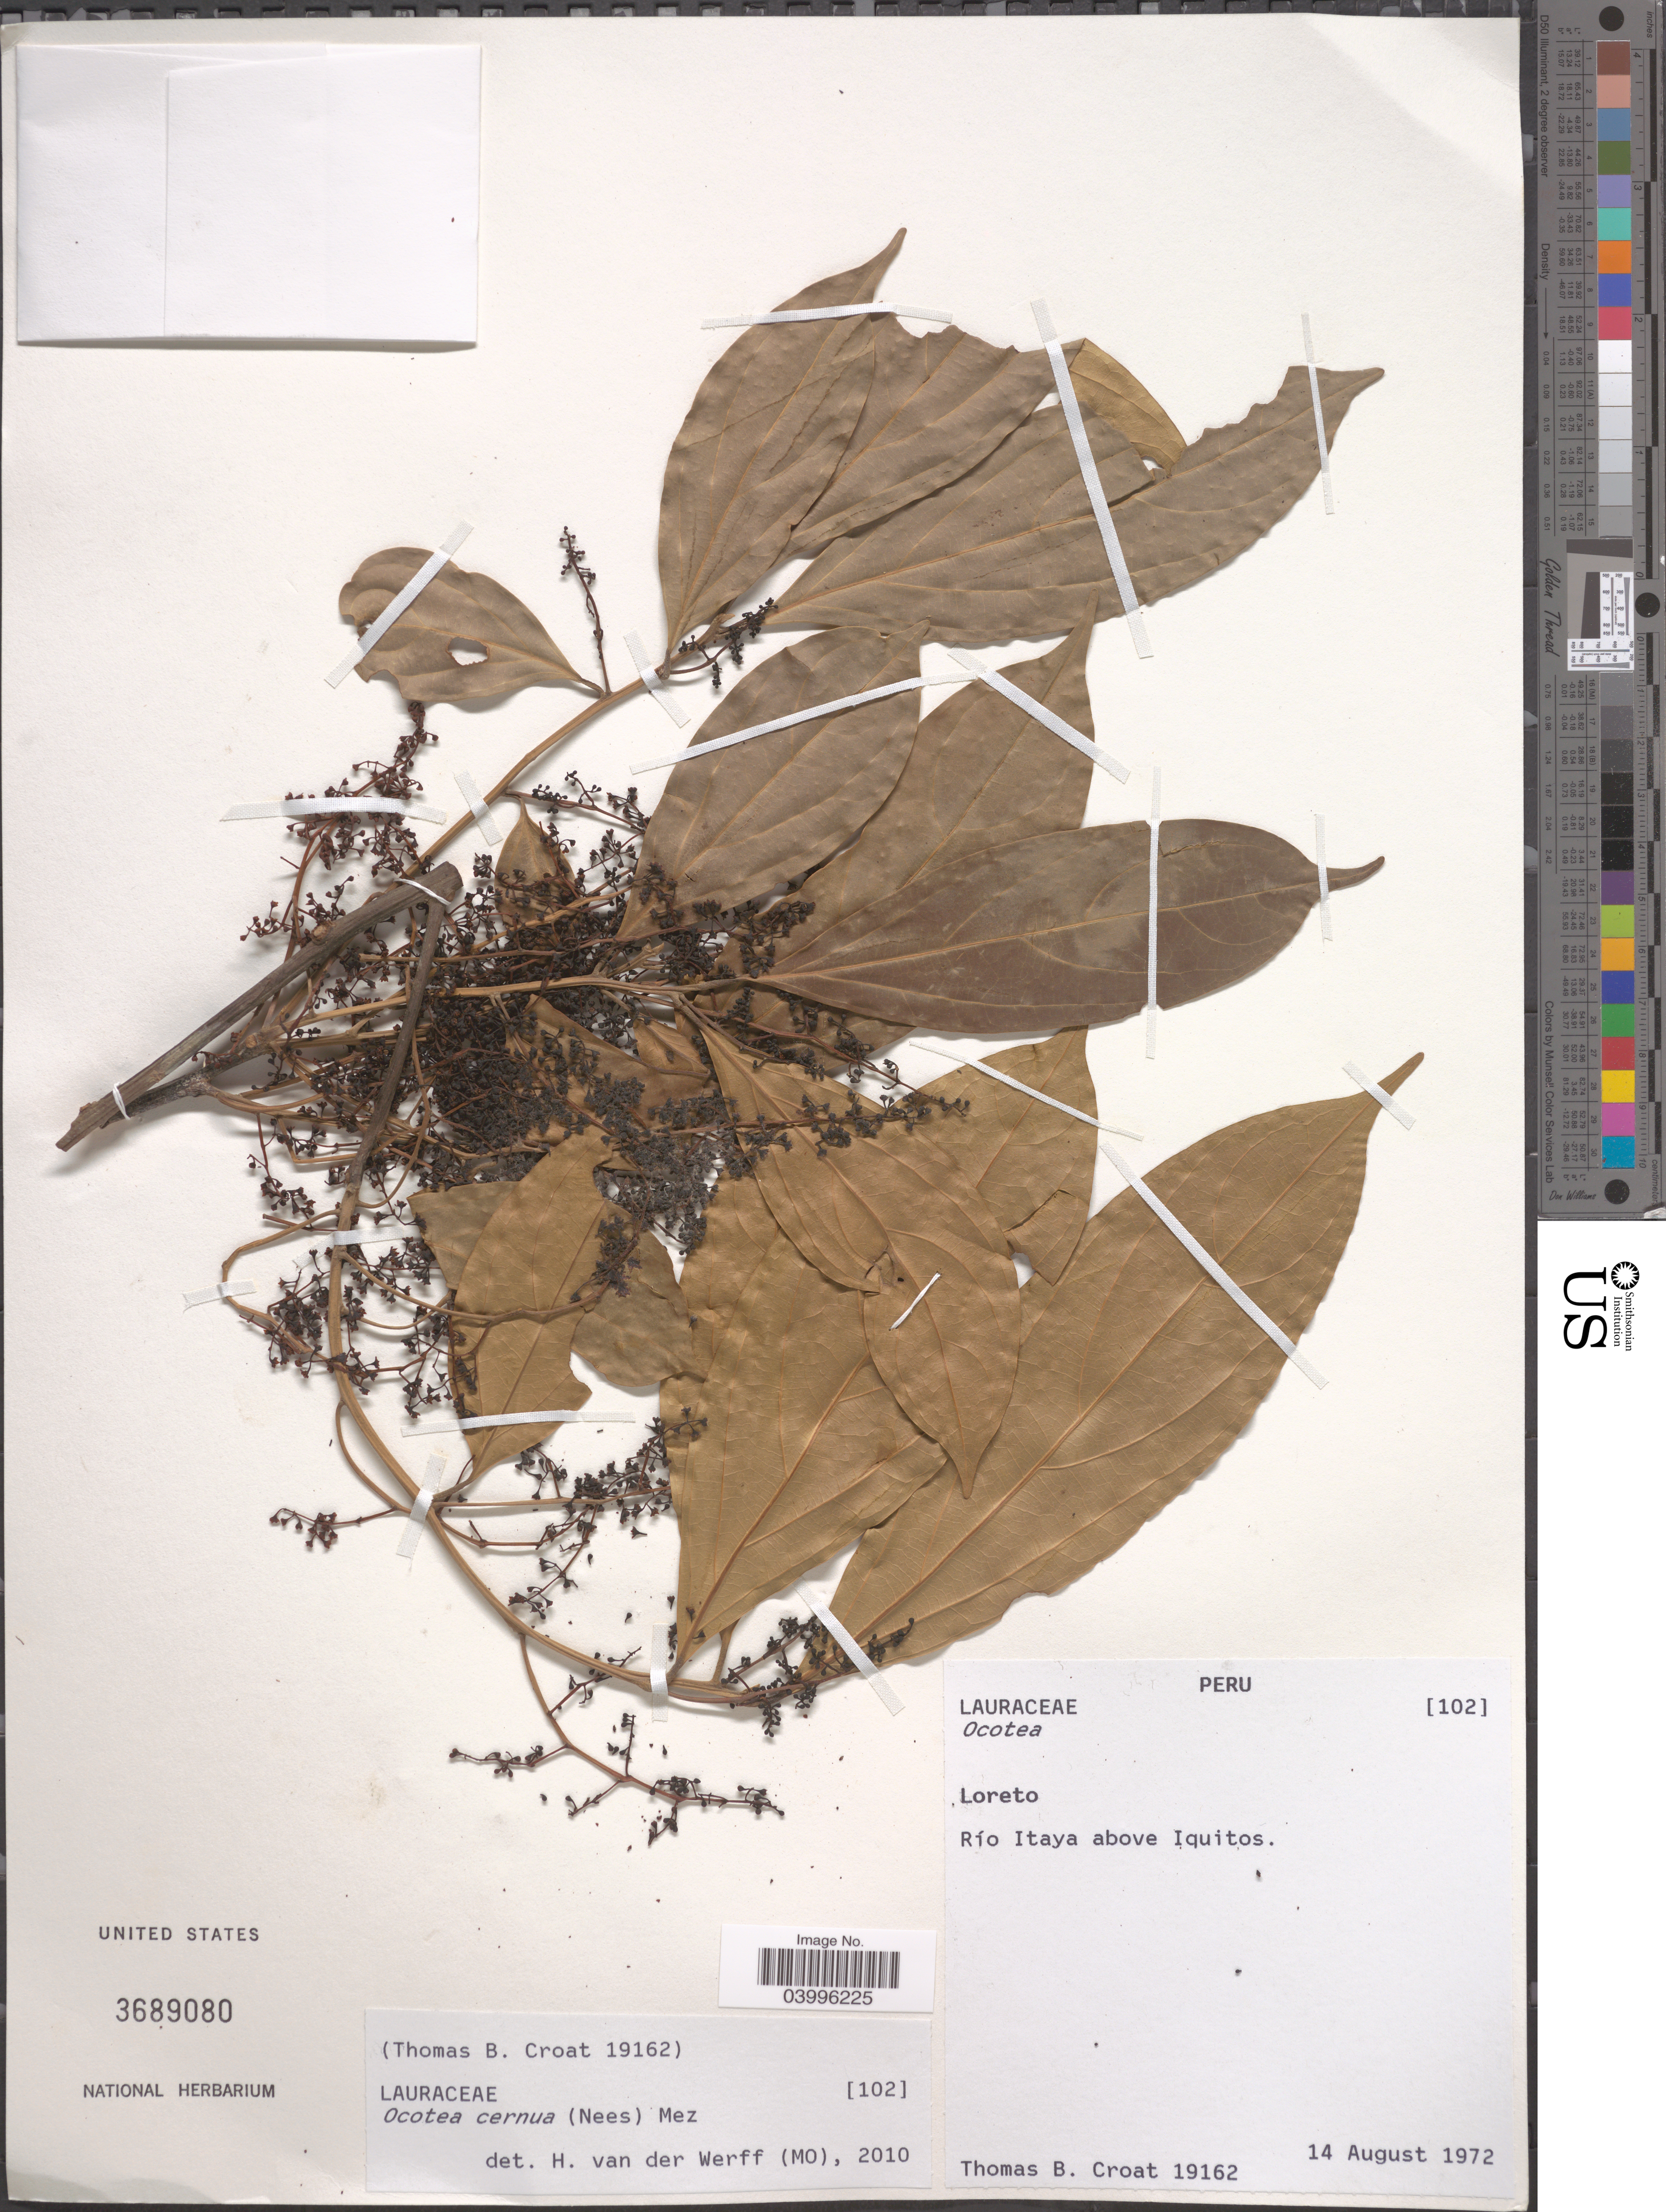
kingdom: Plantae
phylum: Tracheophyta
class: Magnoliopsida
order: Laurales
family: Lauraceae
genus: Ocotea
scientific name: Ocotea cernua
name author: (Nees) Mez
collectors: T. B. Croat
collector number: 19162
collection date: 1972-08-14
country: Peru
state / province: Loreto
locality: Río Itaya above Iquitos.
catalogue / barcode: US 3689080